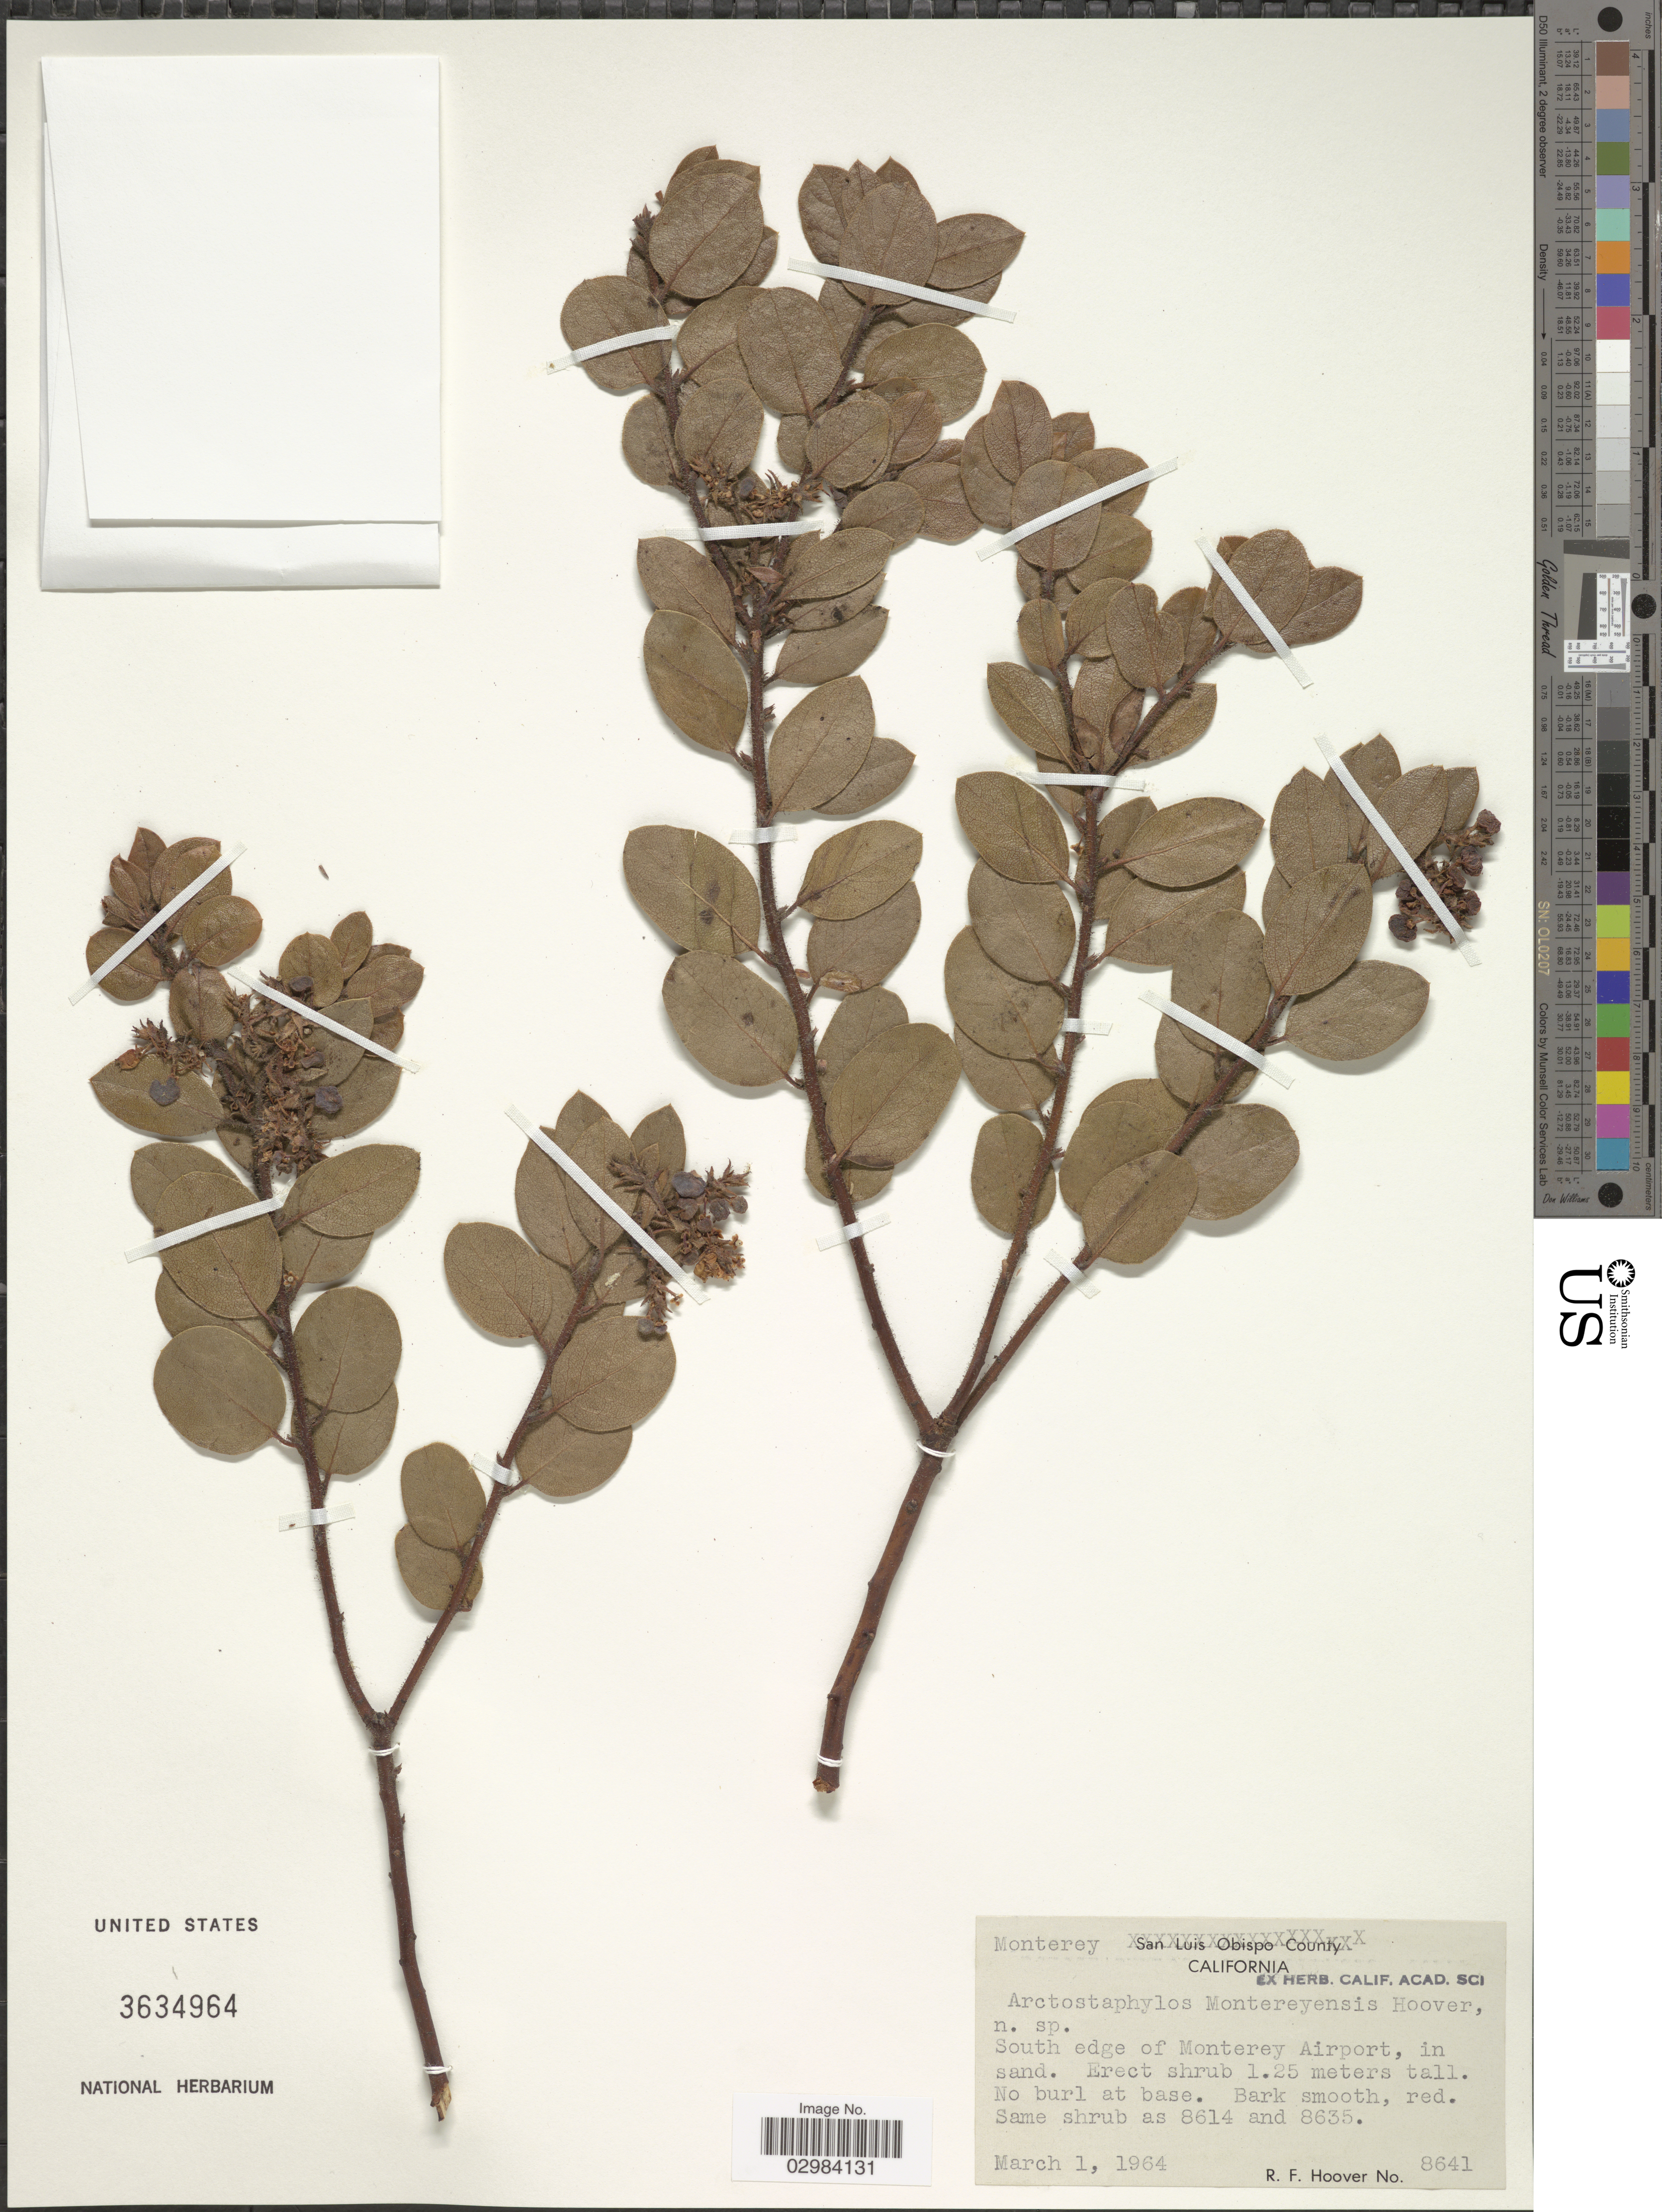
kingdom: Plantae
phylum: Tracheophyta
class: Magnoliopsida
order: Ericales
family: Ericaceae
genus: Arctostaphylos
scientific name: Arctostaphylos montereyensis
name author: Hoover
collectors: R. F. Hoover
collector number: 8641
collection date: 1964-03-01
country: United States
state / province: California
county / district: Monterey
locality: South edge of Monterey Airport, in sand.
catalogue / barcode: US 3634964